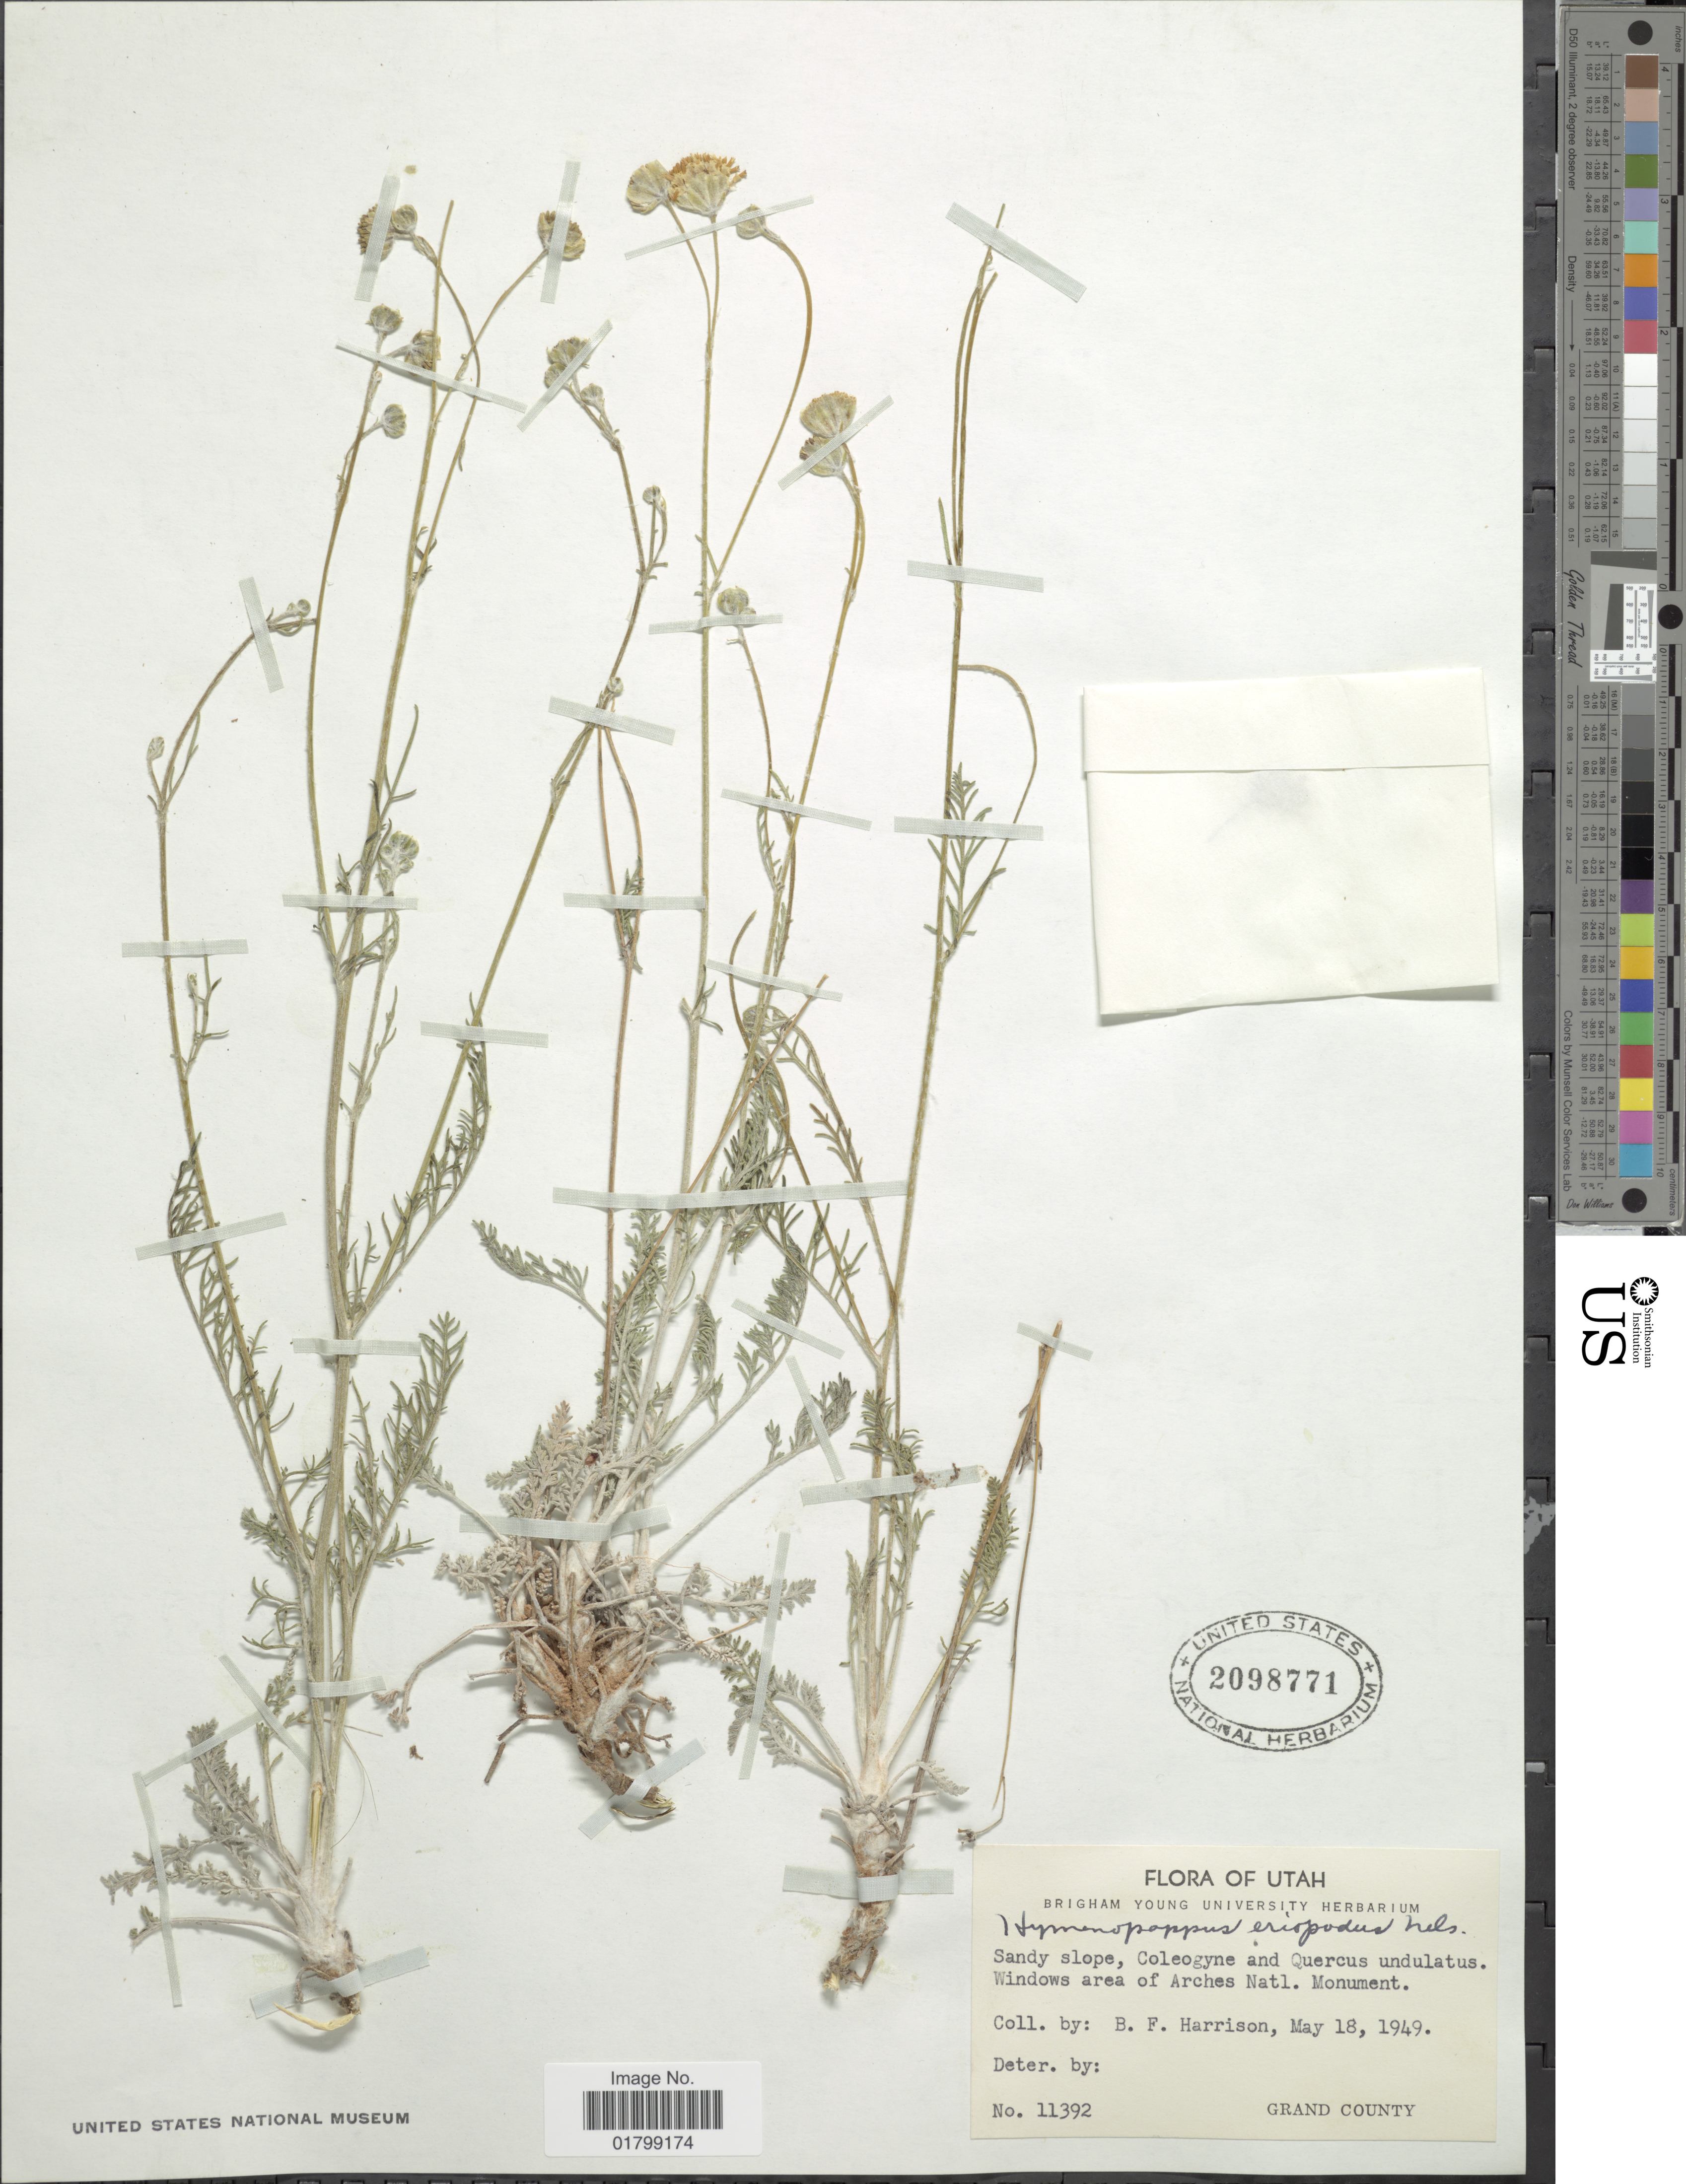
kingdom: Plantae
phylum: Tracheophyta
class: Magnoliopsida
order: Asterales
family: Asteraceae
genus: Hymenopappus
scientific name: Hymenopappus sp.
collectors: B. F. Harrison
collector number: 11392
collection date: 1949-05-18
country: United States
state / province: Utah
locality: Windows area of Arches Natl. Monument, Grand County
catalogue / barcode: US 2098771